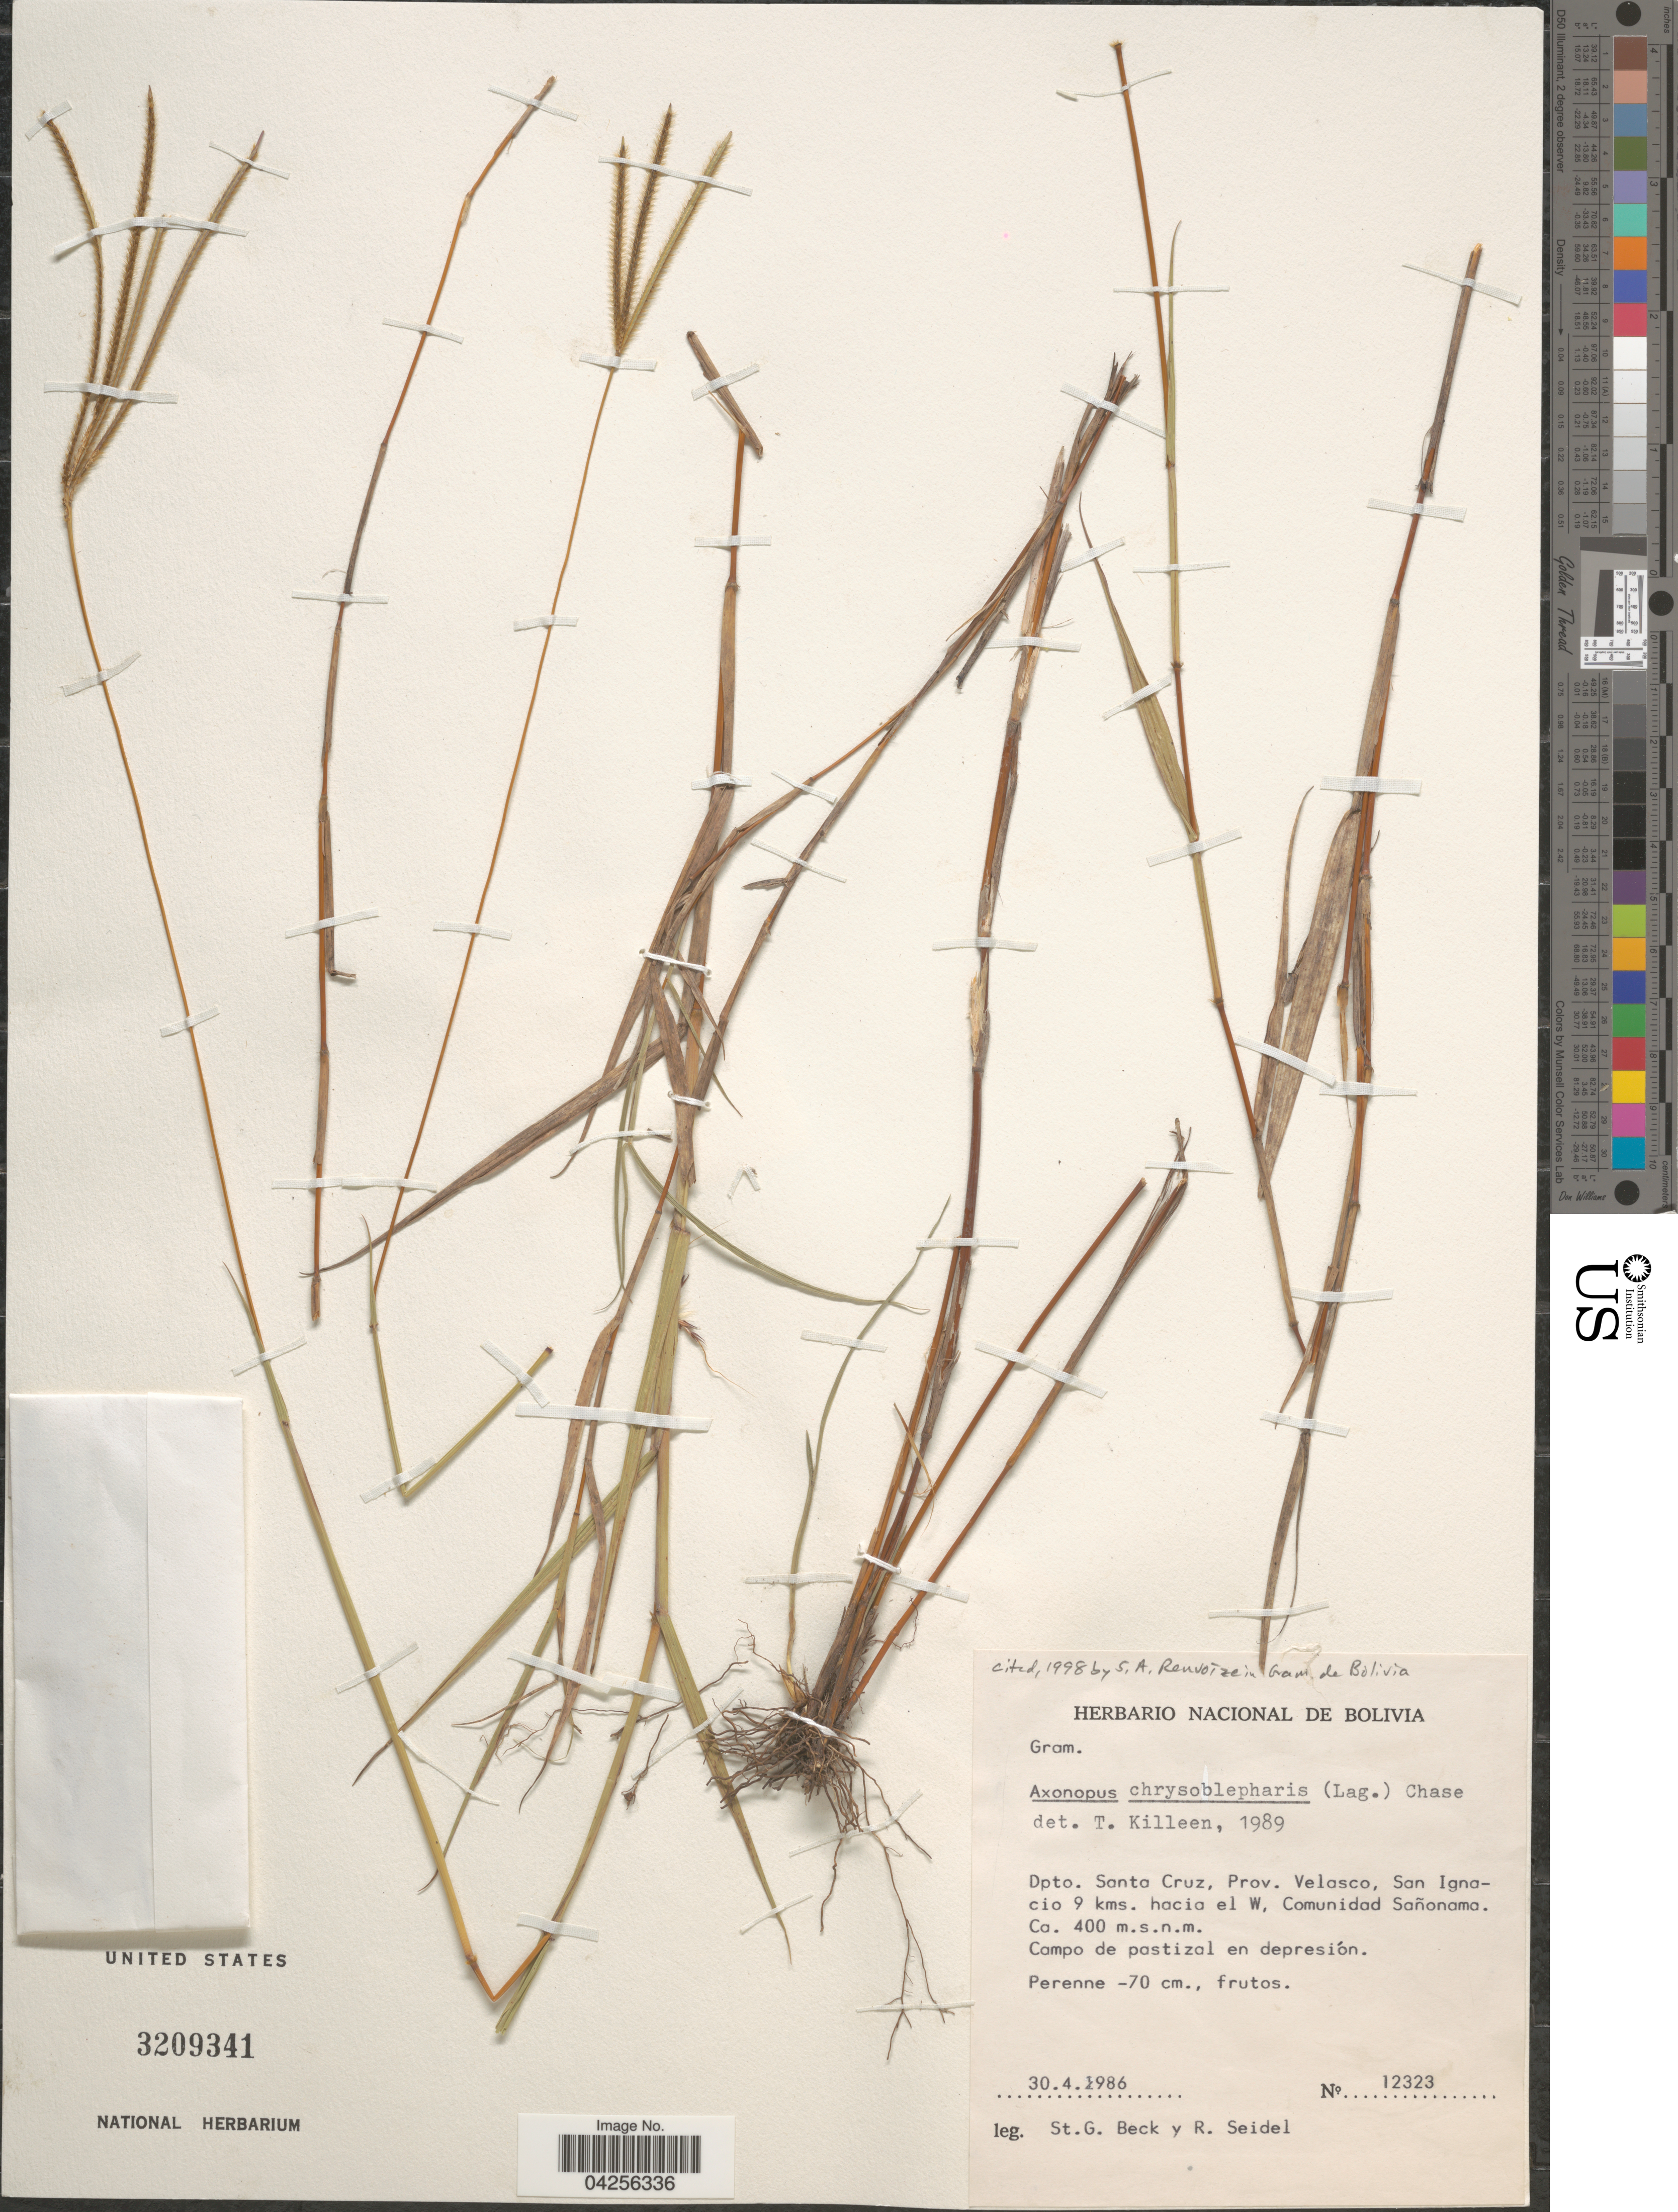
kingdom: Plantae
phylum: Tracheophyta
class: Liliopsida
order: Poales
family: Poaceae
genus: Axonopus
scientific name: Axonopus chrysoblepharis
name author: (Lag.) Chase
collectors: S. G. Beck & R. Seidel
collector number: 12323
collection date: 1986-04-30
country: Bolivia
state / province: Santa Cruz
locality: Dpto. Santa Cruz, Prov. Velasco, San Ignacio 9 kms. hacia el W. Comunidad Sañonama.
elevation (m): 400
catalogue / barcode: US 3209341